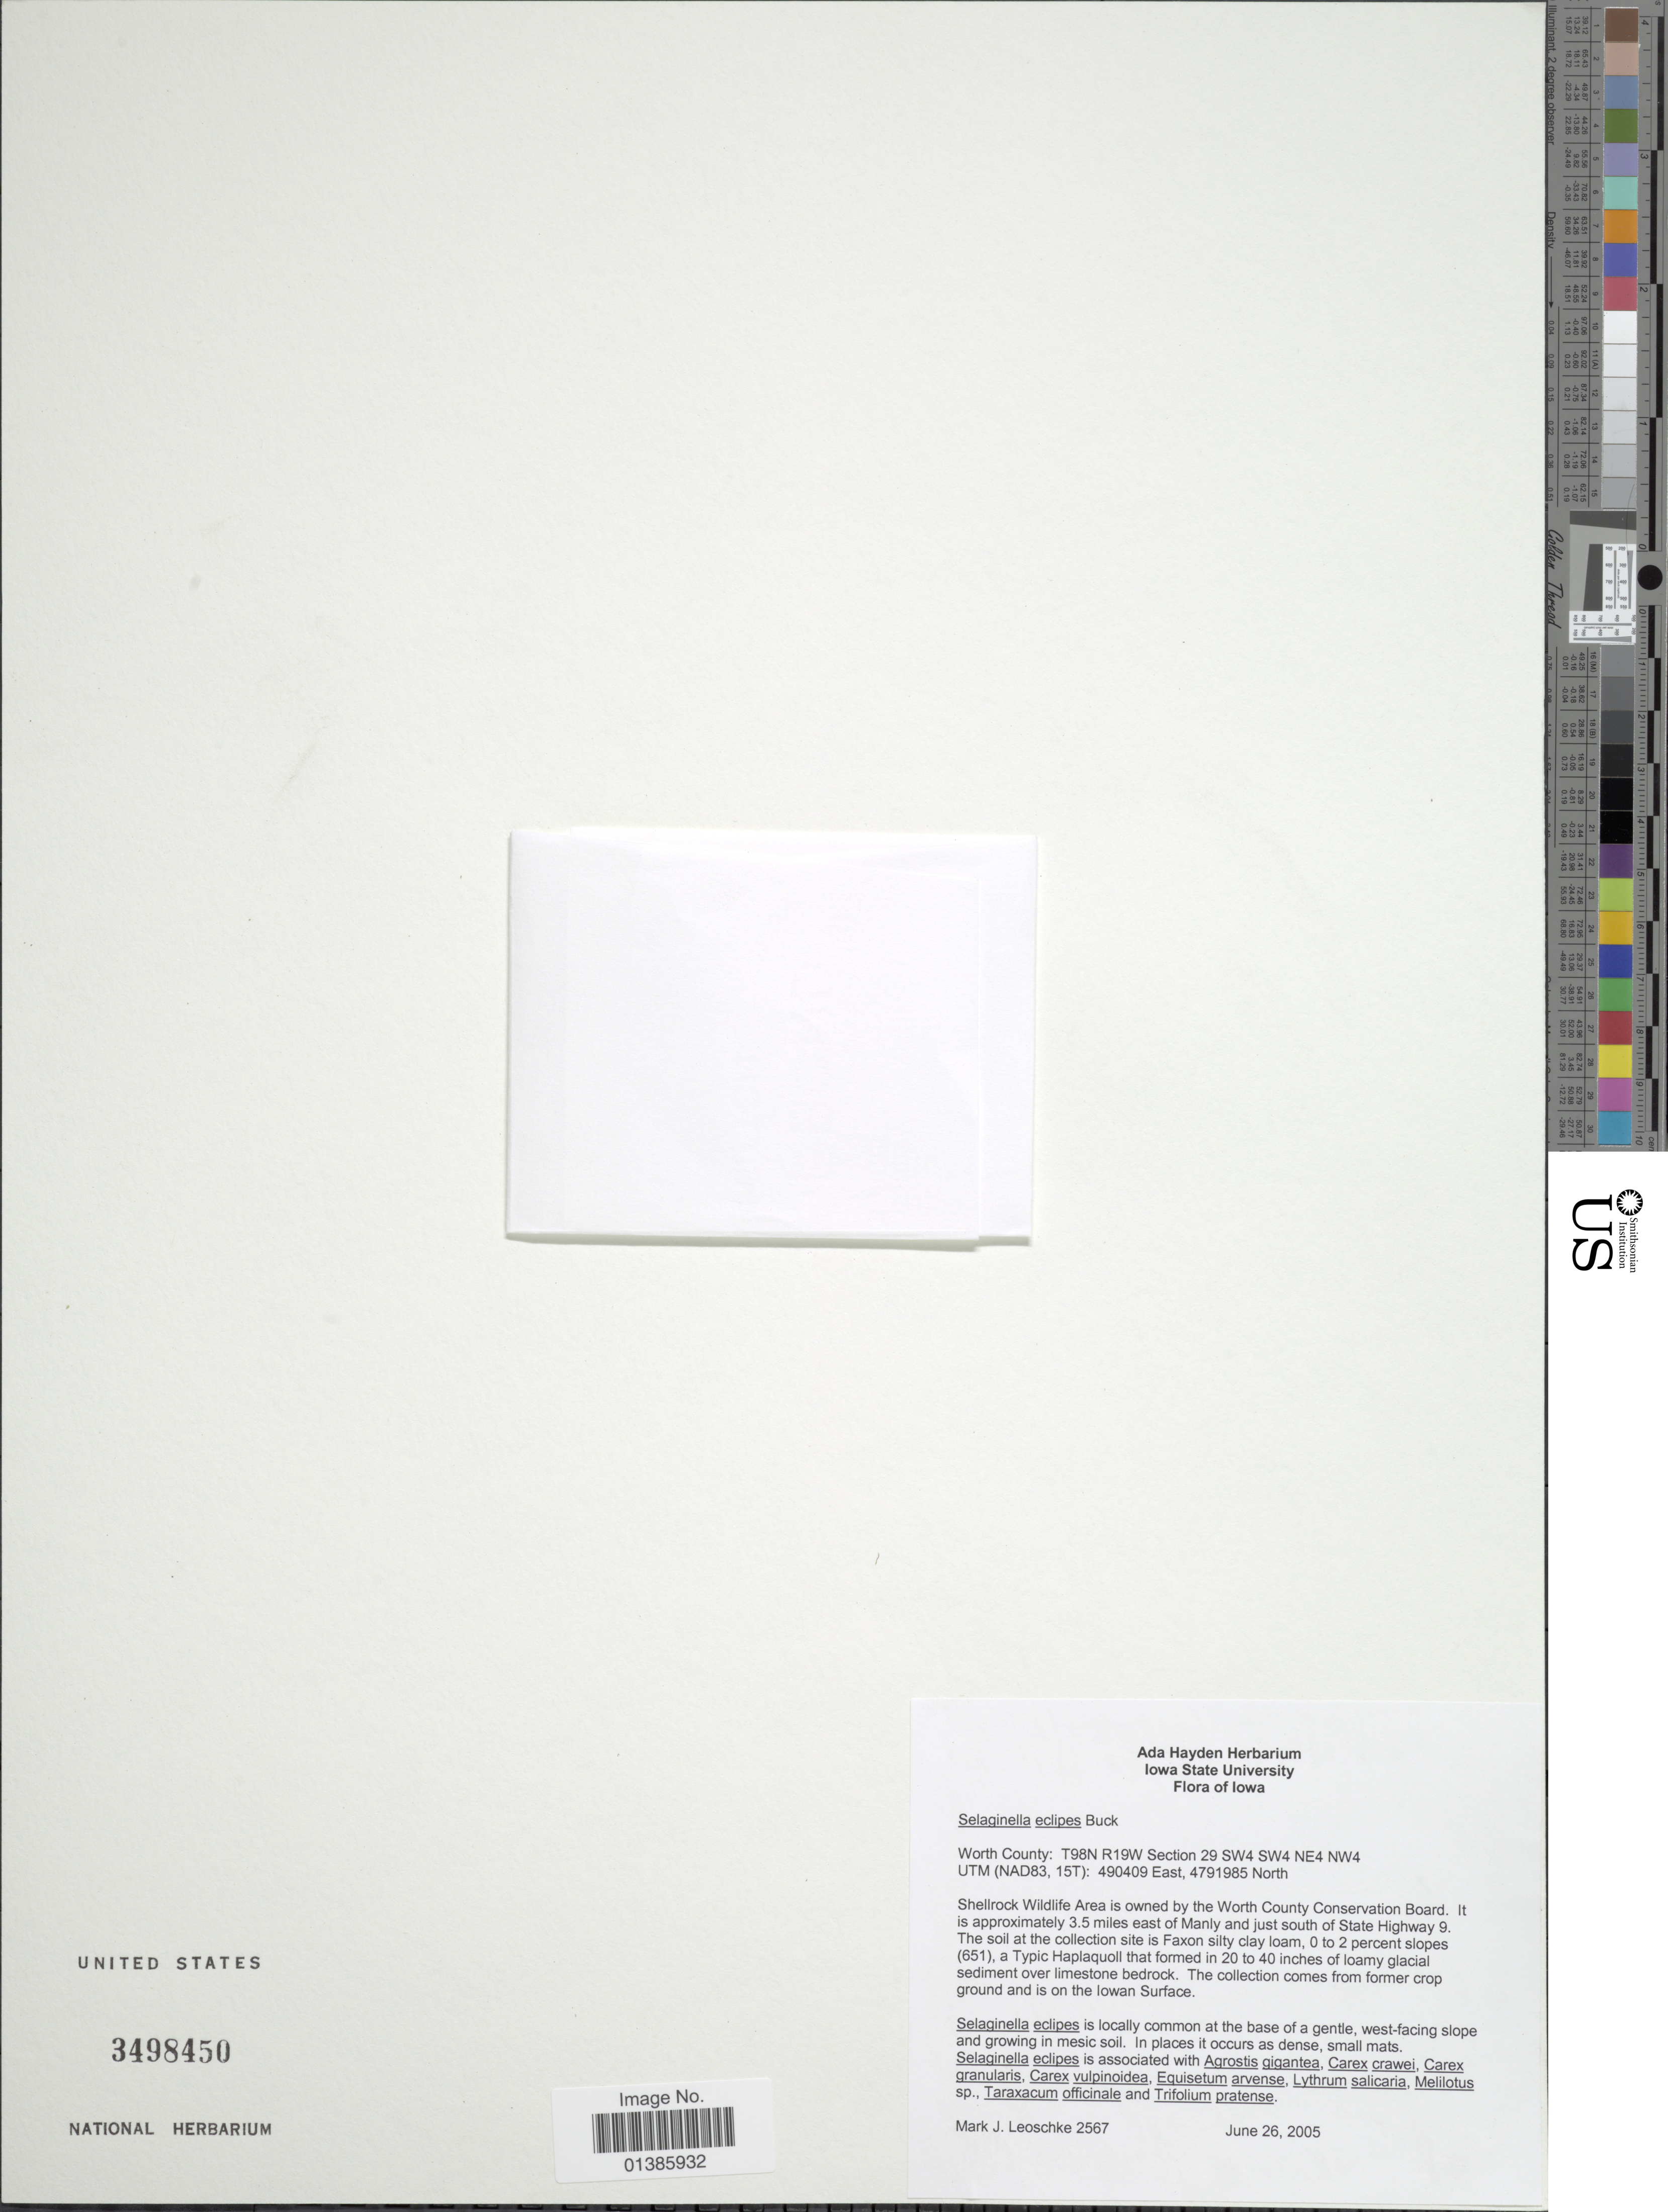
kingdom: Plantae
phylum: Tracheophyta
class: Lycopodiopsida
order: Selaginellales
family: Selaginellaceae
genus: Selaginella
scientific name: Selaginella eclipes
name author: W.R. Buck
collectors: M. J. Leoschke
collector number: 2567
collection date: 2005-06-26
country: United States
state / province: Iowa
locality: Worth County: T98N R19W Section 29 SW4 SW4 NE4 NW4 UTM (NAD83, 15T). Shellrock Wildlife Area is owned by the Worth County Conservation Board. It is approximately 3.5 miles east of Manly and just south of State Highway 9.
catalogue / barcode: US 3498450